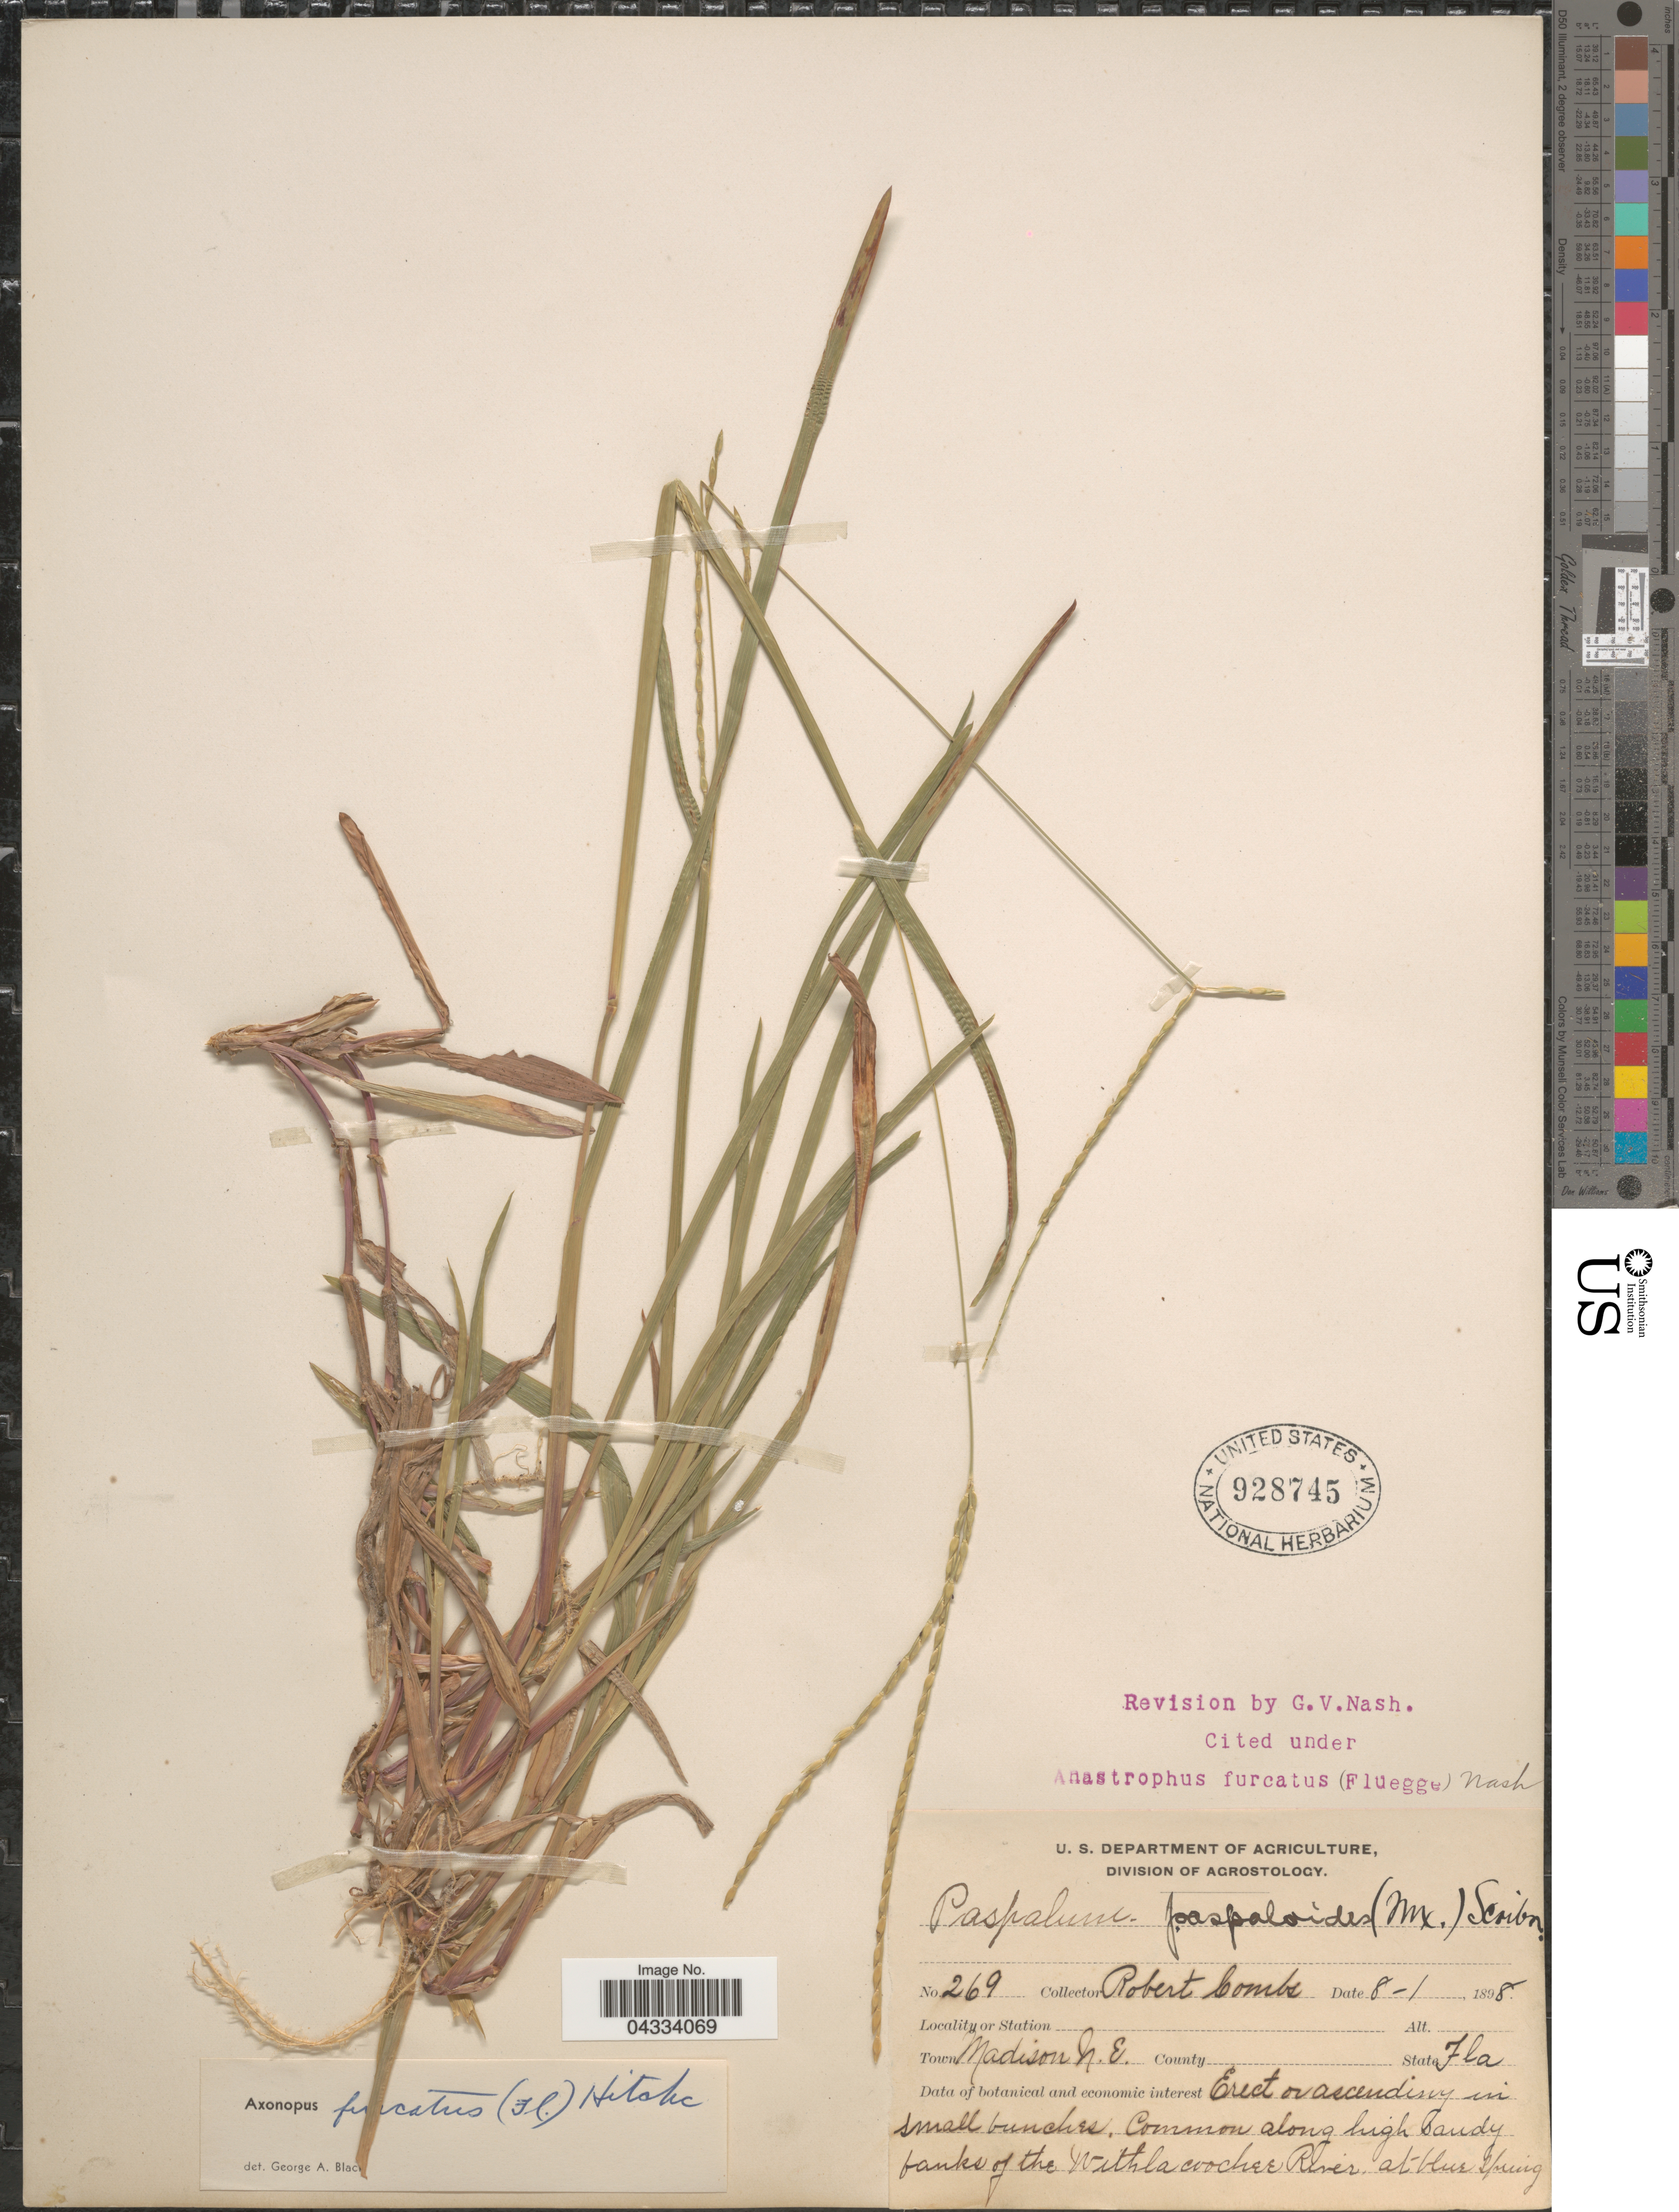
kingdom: Plantae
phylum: Tracheophyta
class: Liliopsida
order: Poales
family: Poaceae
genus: Axonopus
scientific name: Axonopus furcatus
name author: (Flüggé) Hitchc.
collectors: R. Combs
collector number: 269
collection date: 1898-08-01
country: United States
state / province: Florida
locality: Town Madison N. E. Along high sandy bank of the Withlacoochee River at blue spring.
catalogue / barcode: US 928745